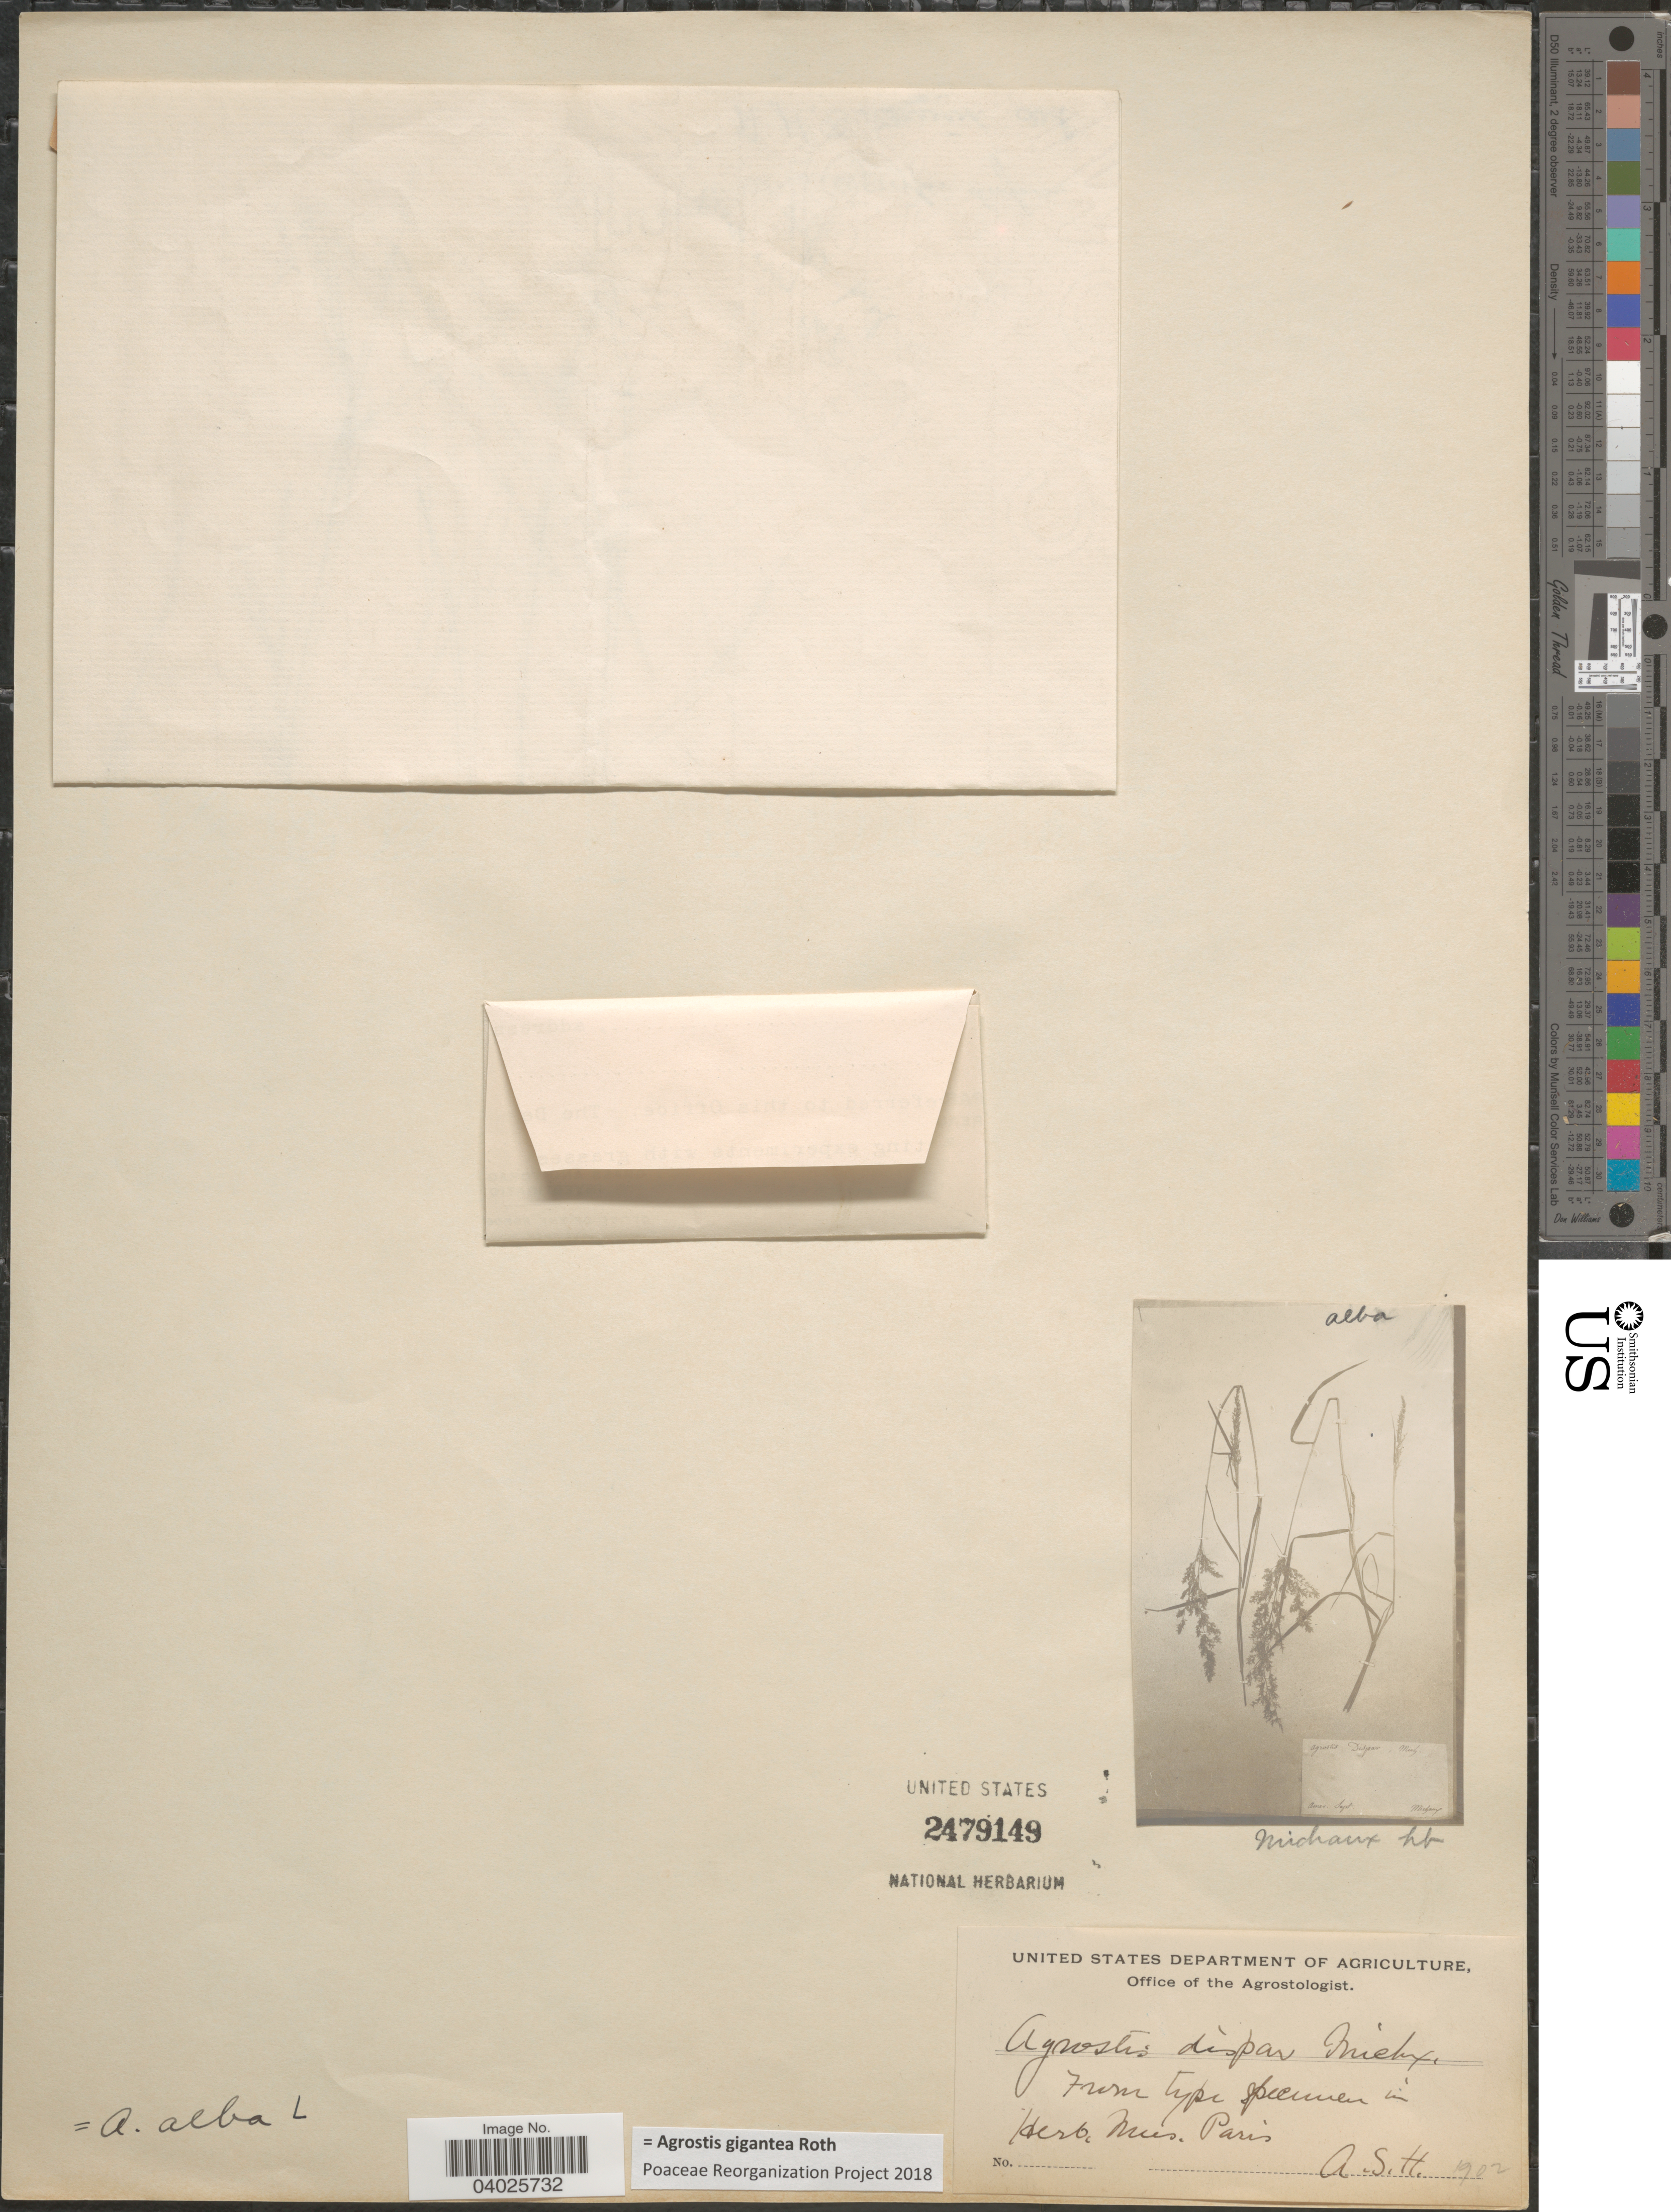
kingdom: Plantae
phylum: Tracheophyta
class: Liliopsida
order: Poales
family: Poaceae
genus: Agrostis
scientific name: Agrostis gigantea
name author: Roth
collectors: A. H.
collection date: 1902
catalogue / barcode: US 2479149